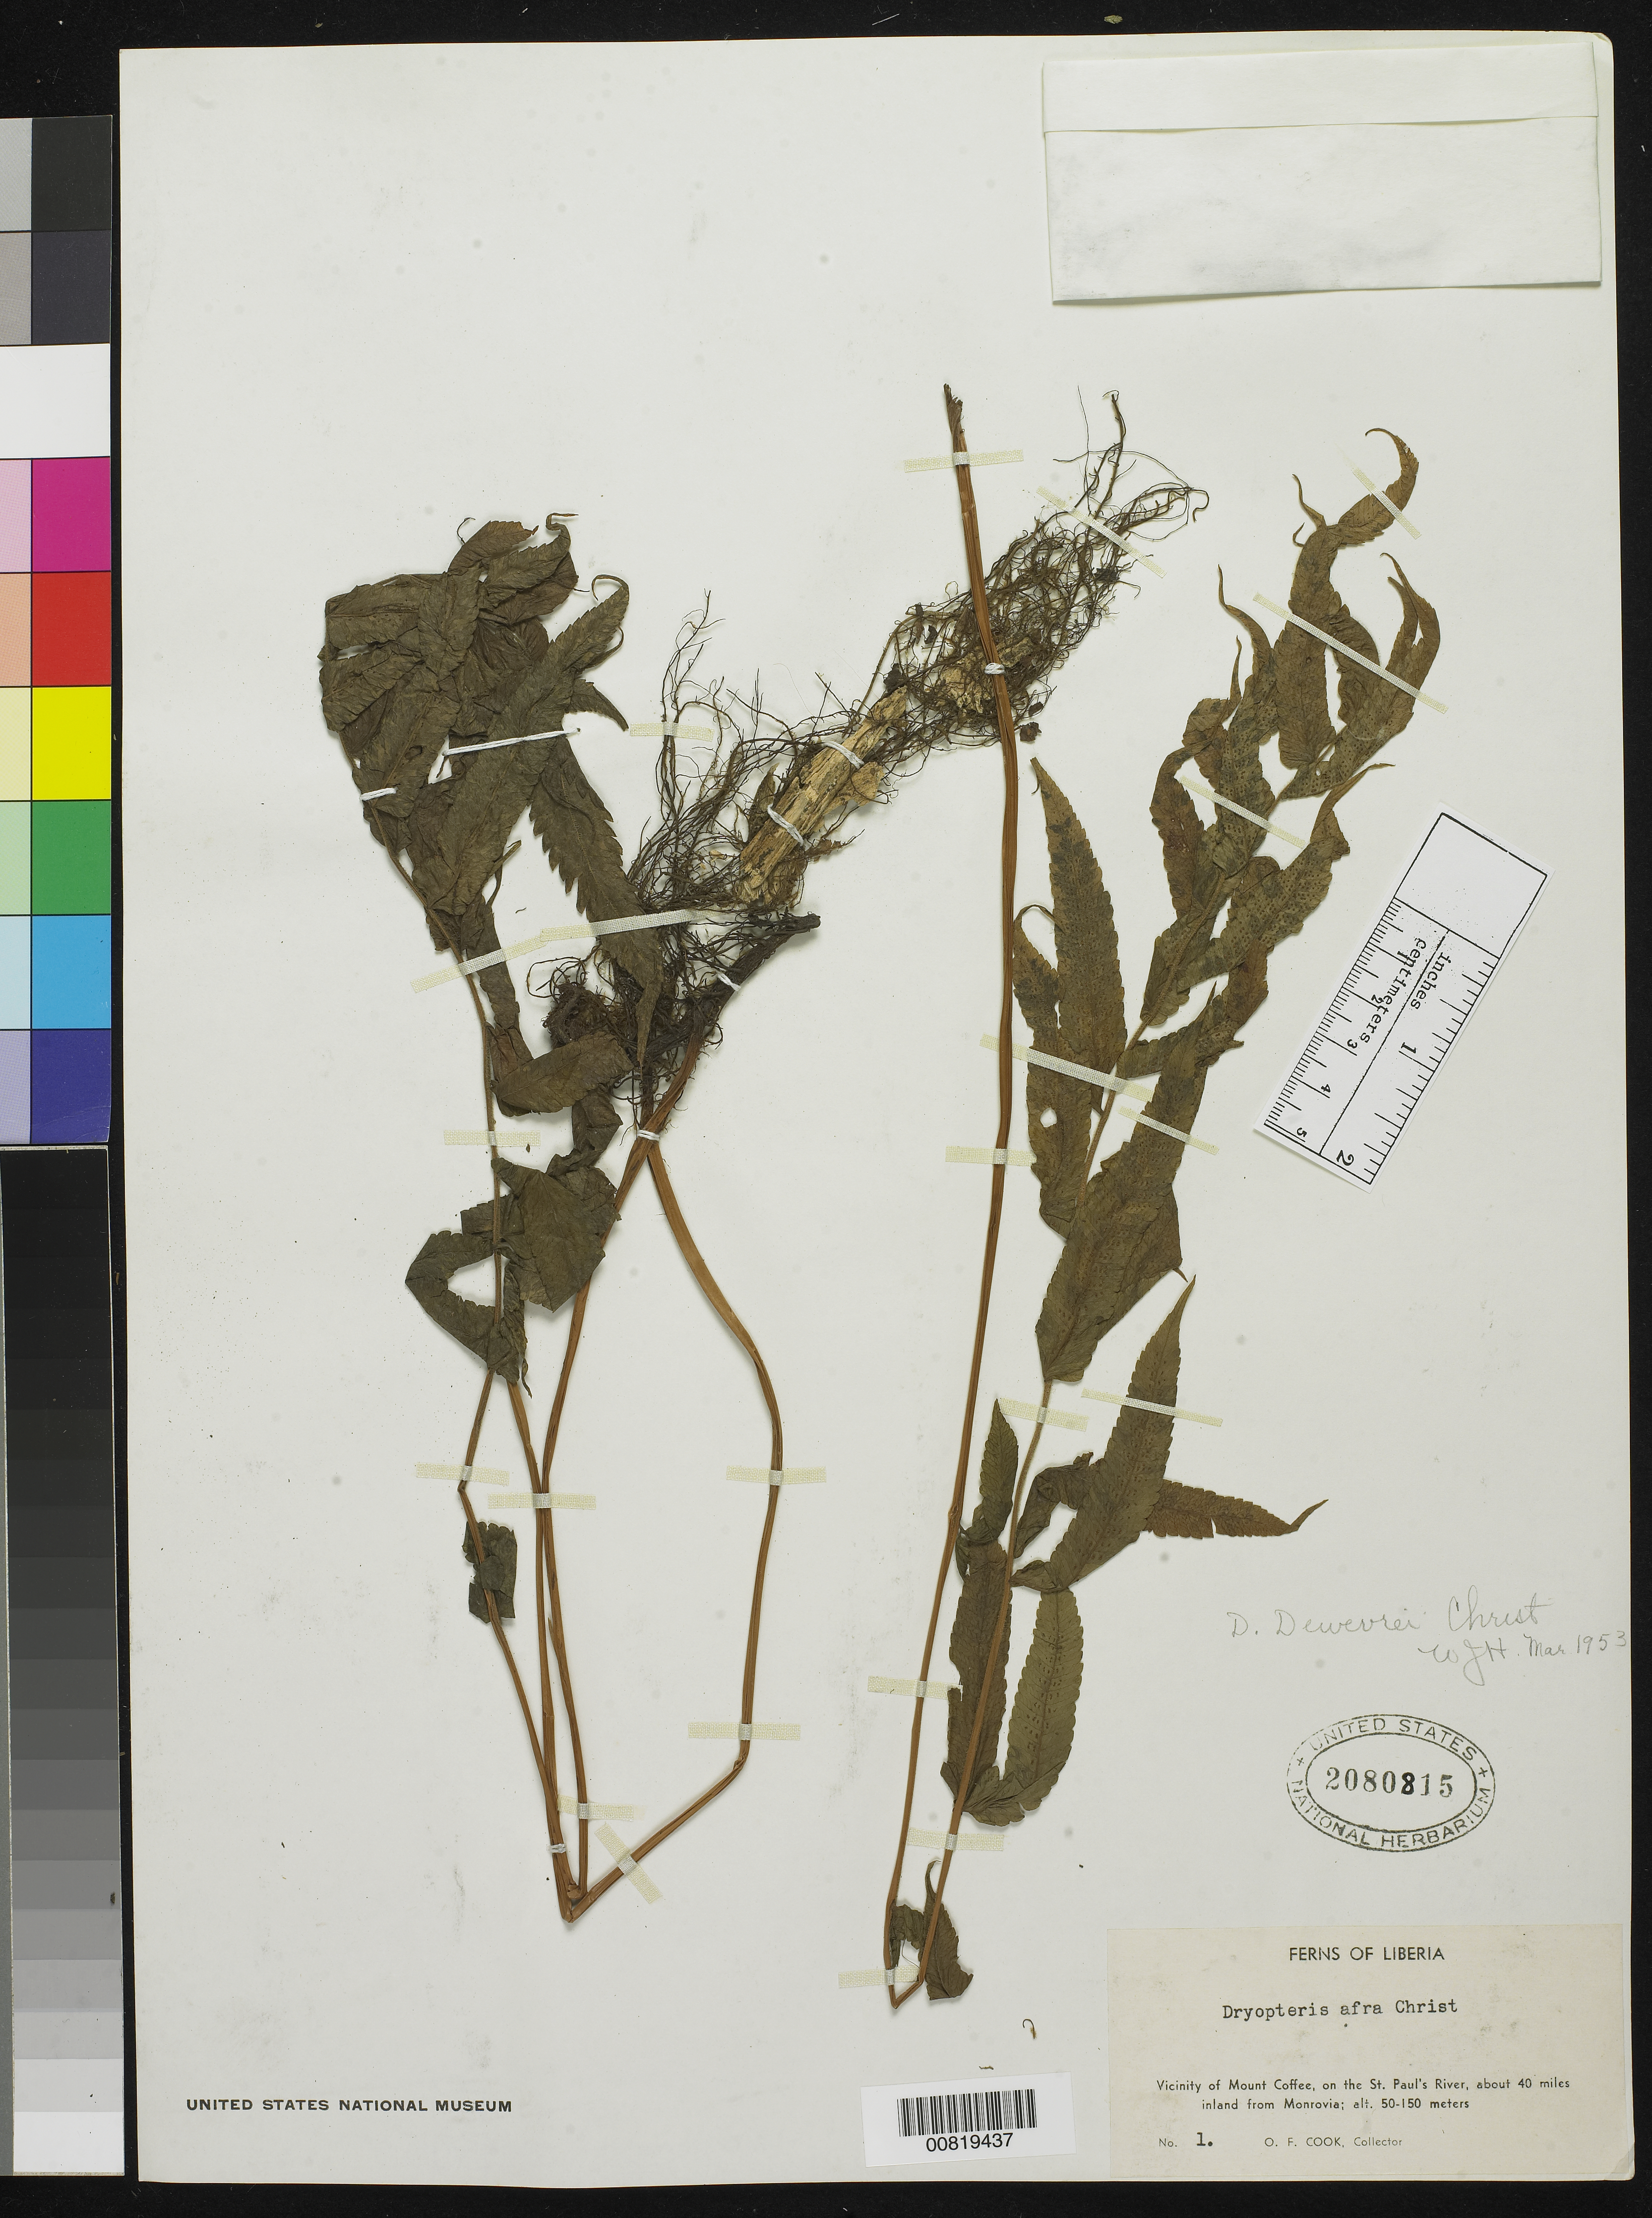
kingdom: Plantae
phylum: Tracheophyta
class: Polypodiopsida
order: Polypodiales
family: Thelypteridaceae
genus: Pneumatopteris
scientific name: Pneumatopteris afra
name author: (Christ) Holttum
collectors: O. F. Cook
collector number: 1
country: Liberia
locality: Vicinity of Mt. Coffee, on the St. Paul's River, about 40 miles inland from Monrovia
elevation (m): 50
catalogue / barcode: US 2080815